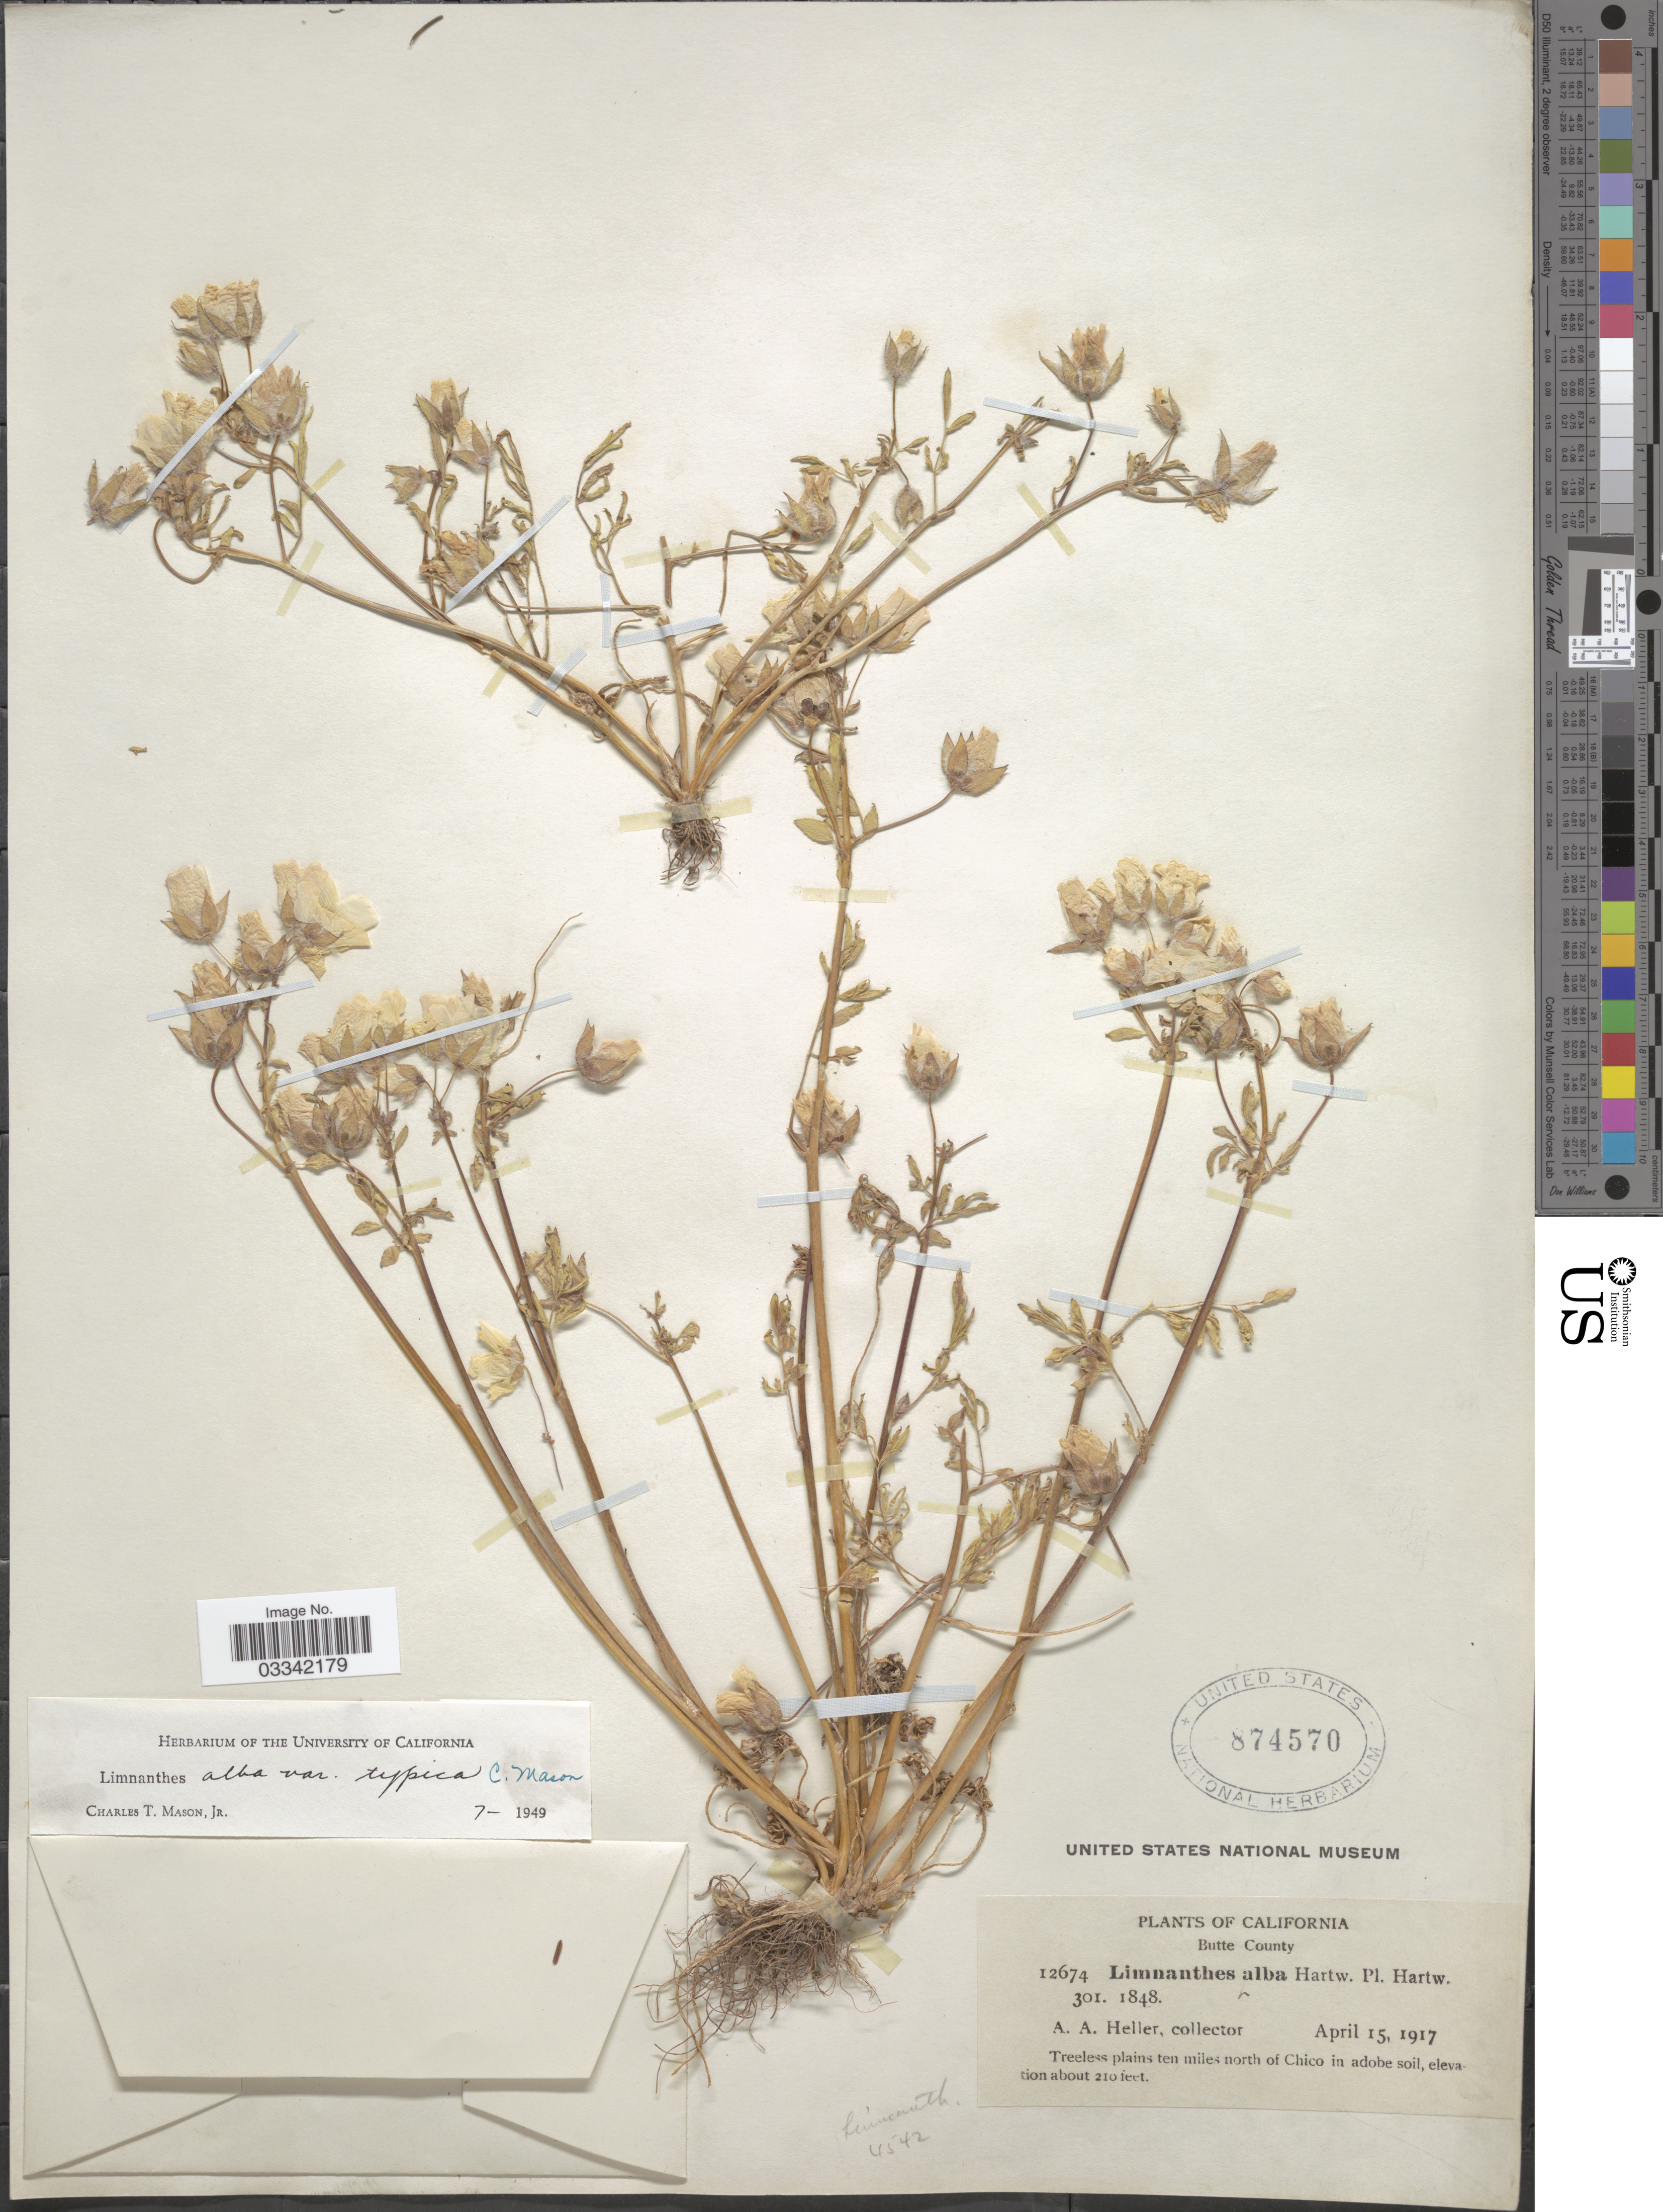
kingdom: Plantae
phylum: Tracheophyta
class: Magnoliopsida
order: Brassicales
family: Limnanthaceae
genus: Limnanthes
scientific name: Limnanthes alba subsp. alba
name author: Hartw. ex Benth.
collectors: A. A. Heller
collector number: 12674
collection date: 1917-04-15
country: United States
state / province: California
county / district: Butte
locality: Butte County, Treeless plain ten miles north of Chico in adobe soil.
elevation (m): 64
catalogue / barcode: US 874570